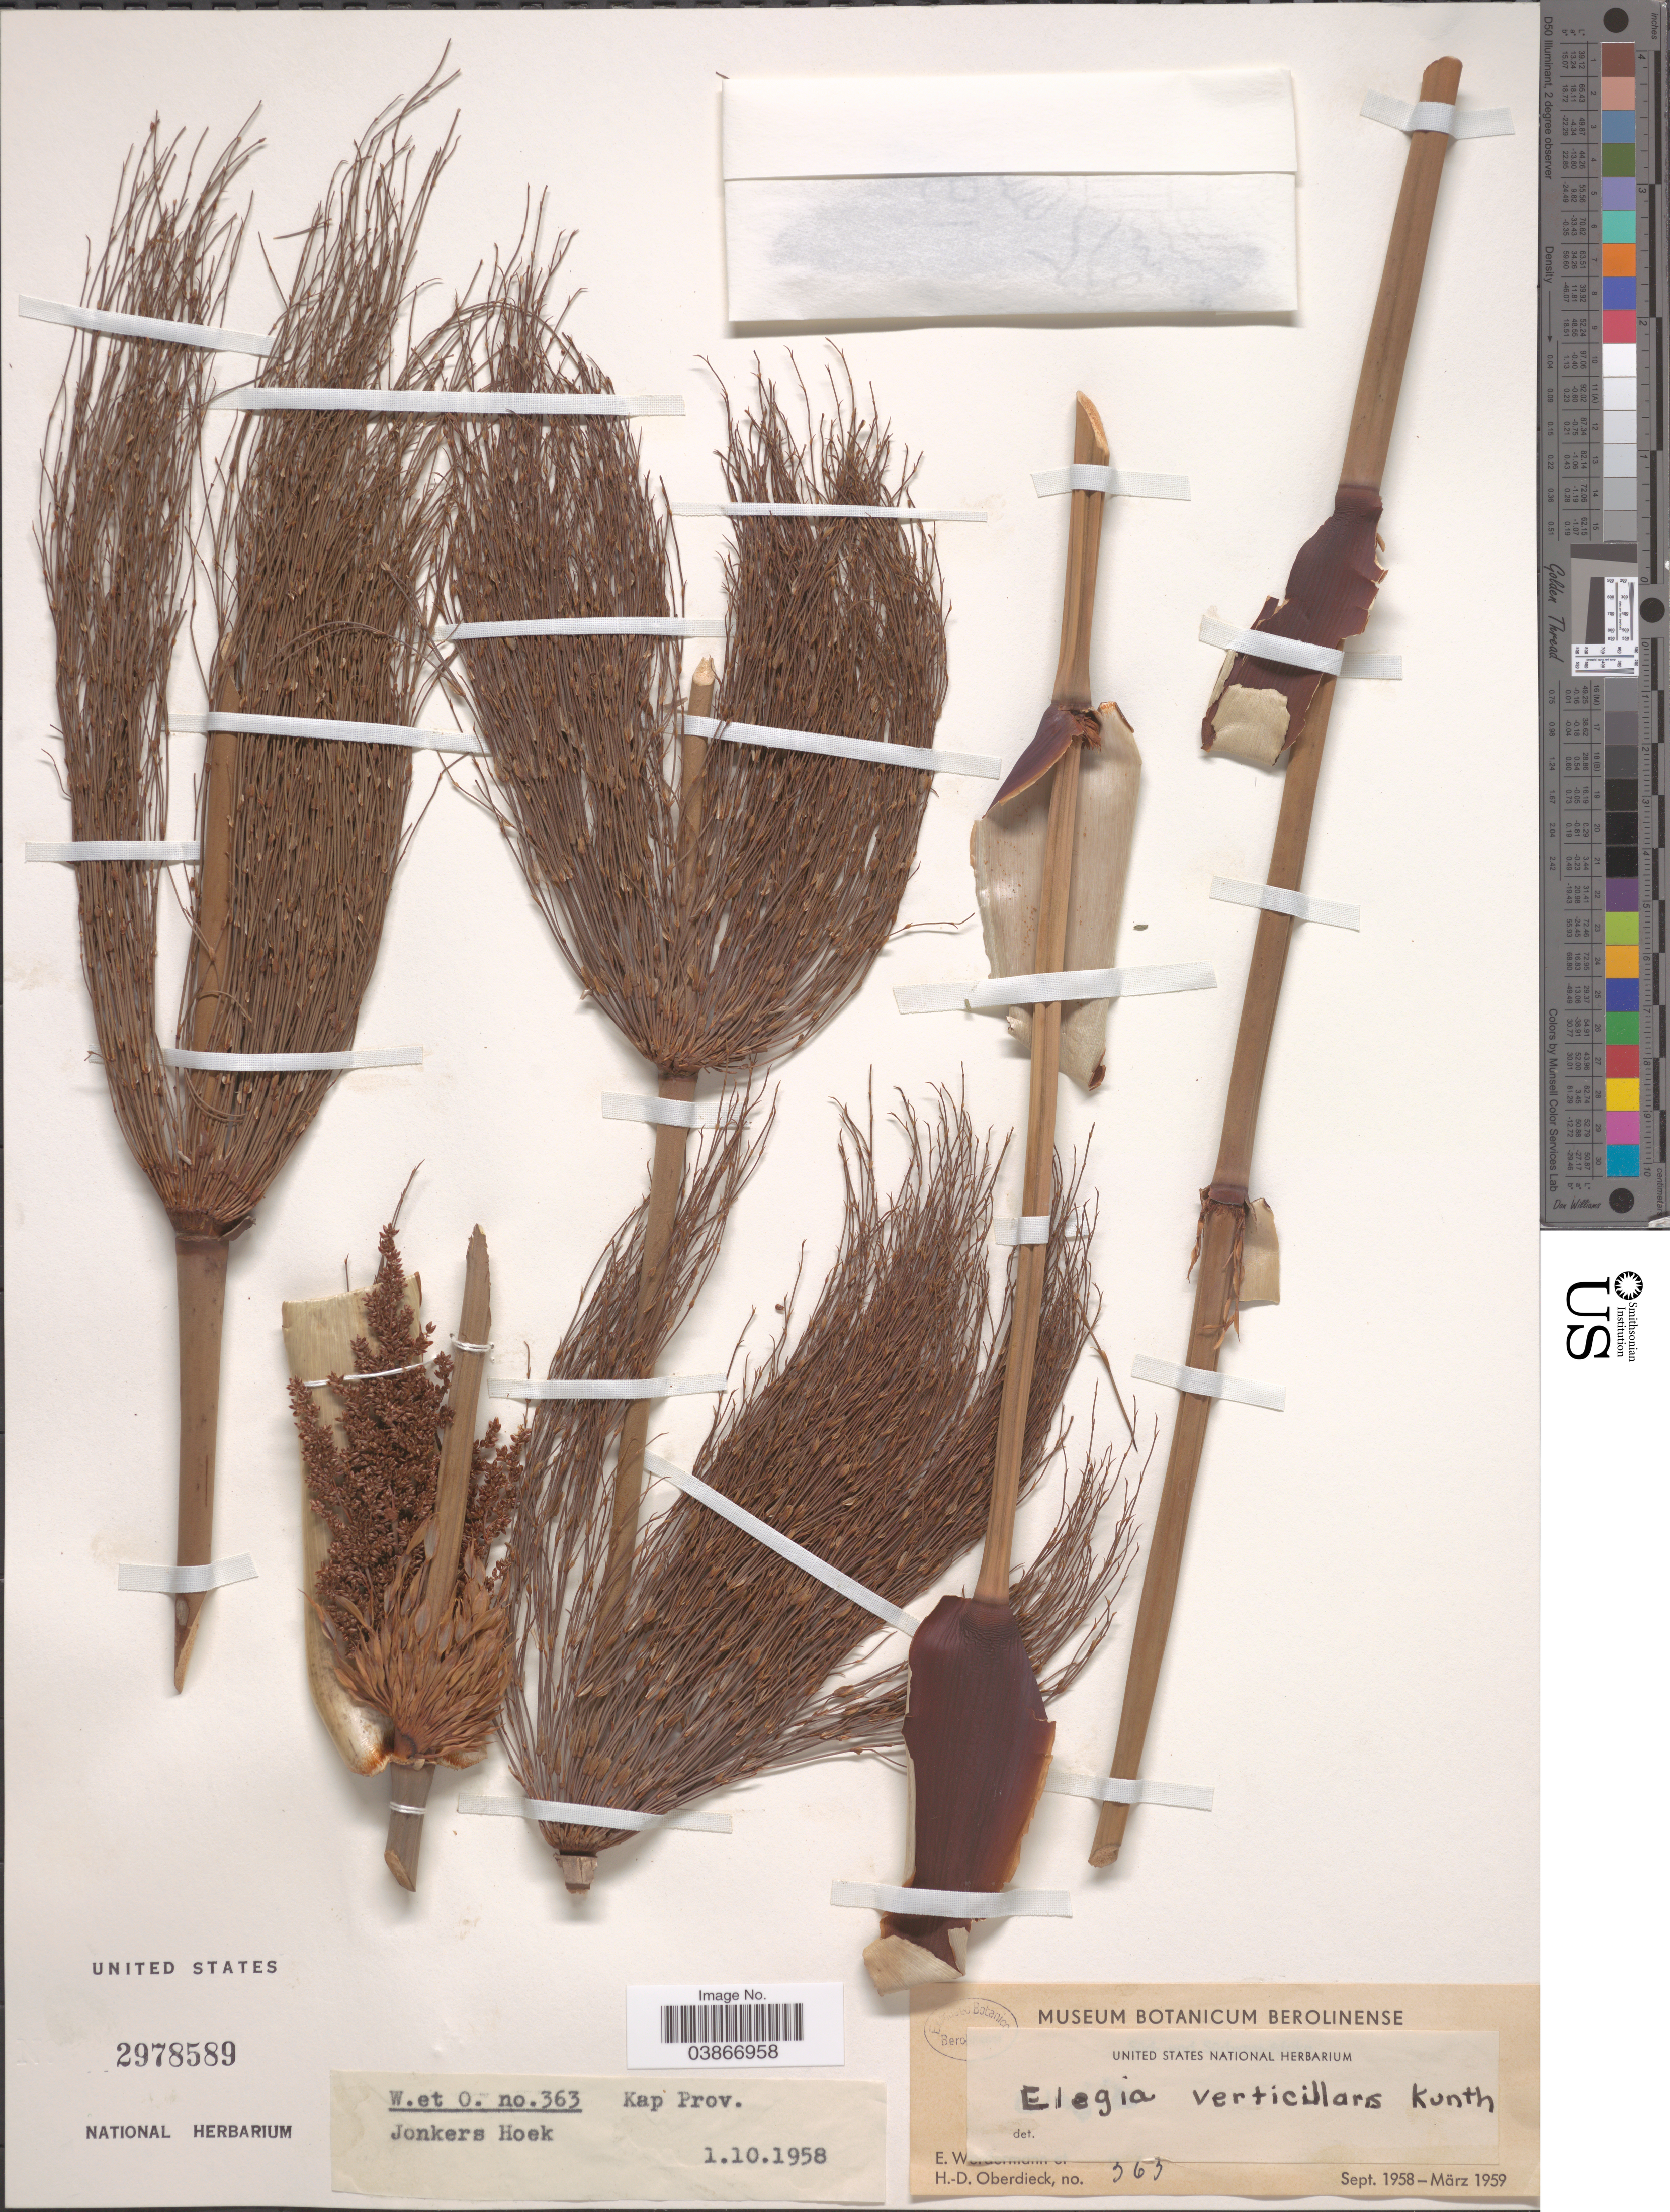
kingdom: Plantae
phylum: Tracheophyta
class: Liliopsida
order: Poales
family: Restionaceae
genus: Elegia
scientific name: Elegia verticillaris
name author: (L. f.) Kunth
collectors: E. Werdermann & H. Oberdieck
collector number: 363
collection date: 1958-10-01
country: South Africa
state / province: Western Cape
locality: Kap Prov. Jonkers Hoek.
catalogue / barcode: US 2978589